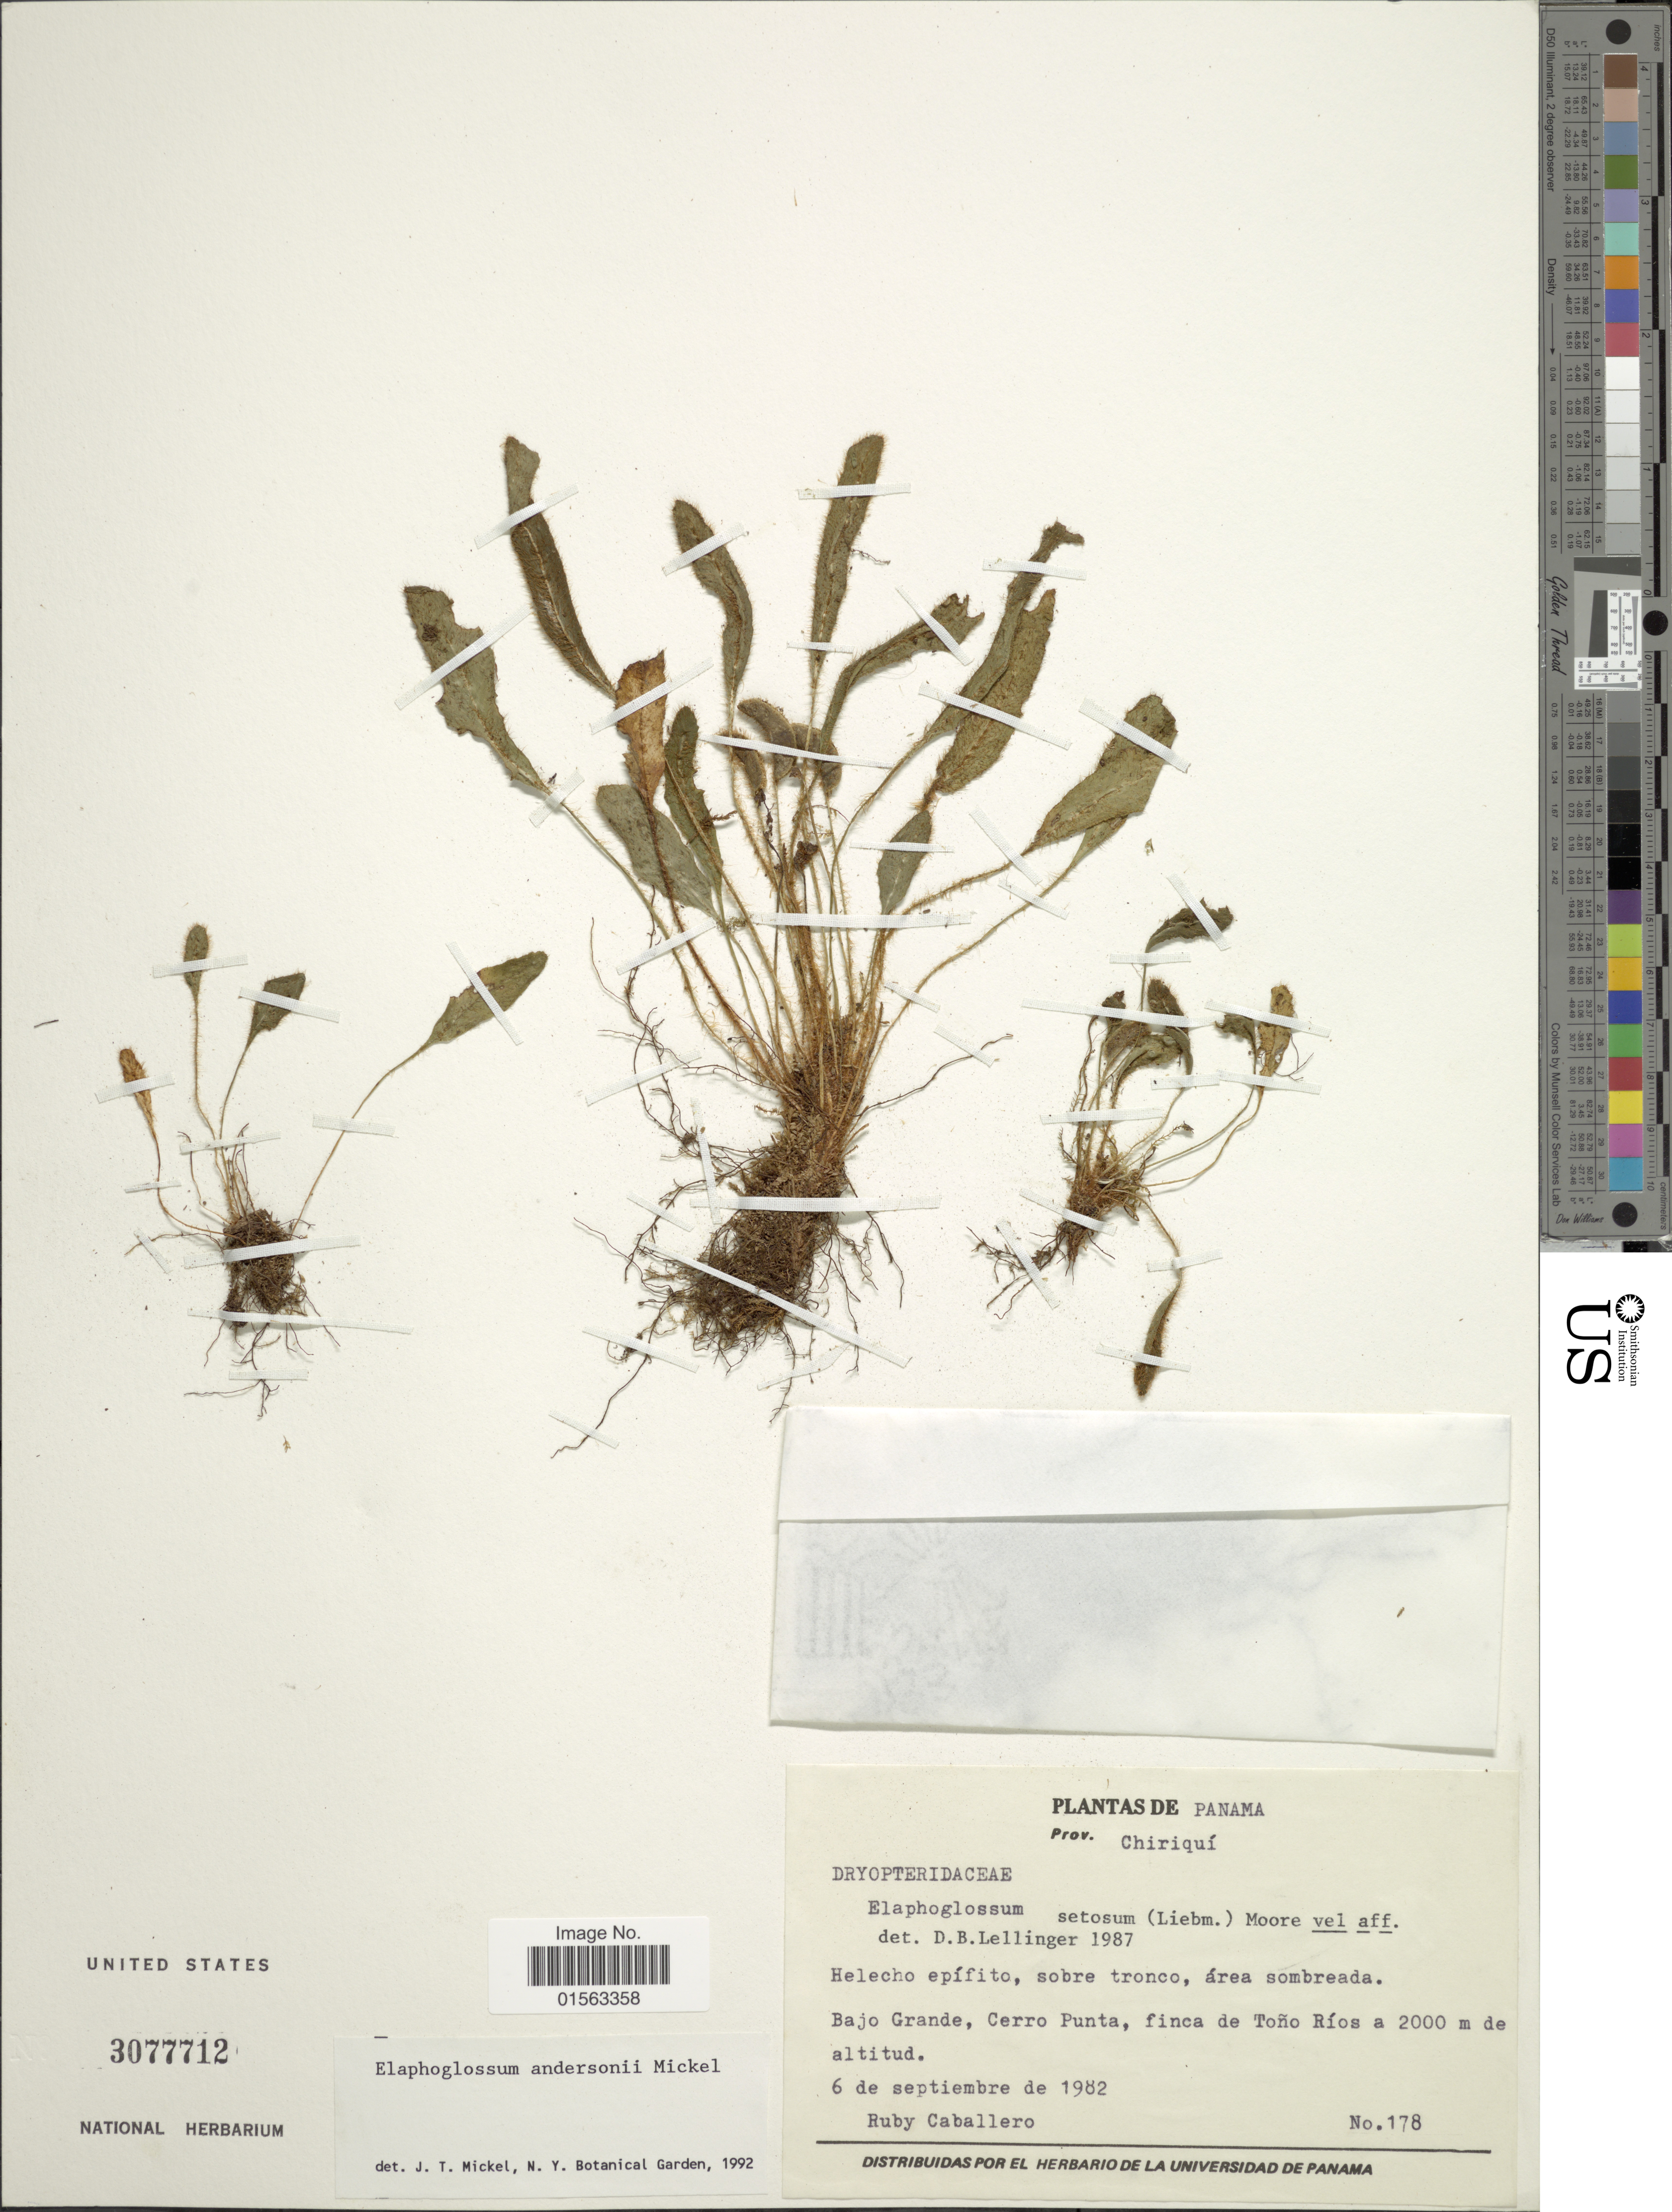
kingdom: Plantae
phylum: Tracheophyta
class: Polypodiopsida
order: Polypodiales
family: Dryopteridaceae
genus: Elaphoglossum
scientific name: Elaphoglossum andersonii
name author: Mickel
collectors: R. Caballero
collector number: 178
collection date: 1982-09-06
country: Panama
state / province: Chiriqui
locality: Prov. Chiriqui, Bajo Grande, Cerro Punta, finca de Tono Rios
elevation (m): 2000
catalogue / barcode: US 3077712